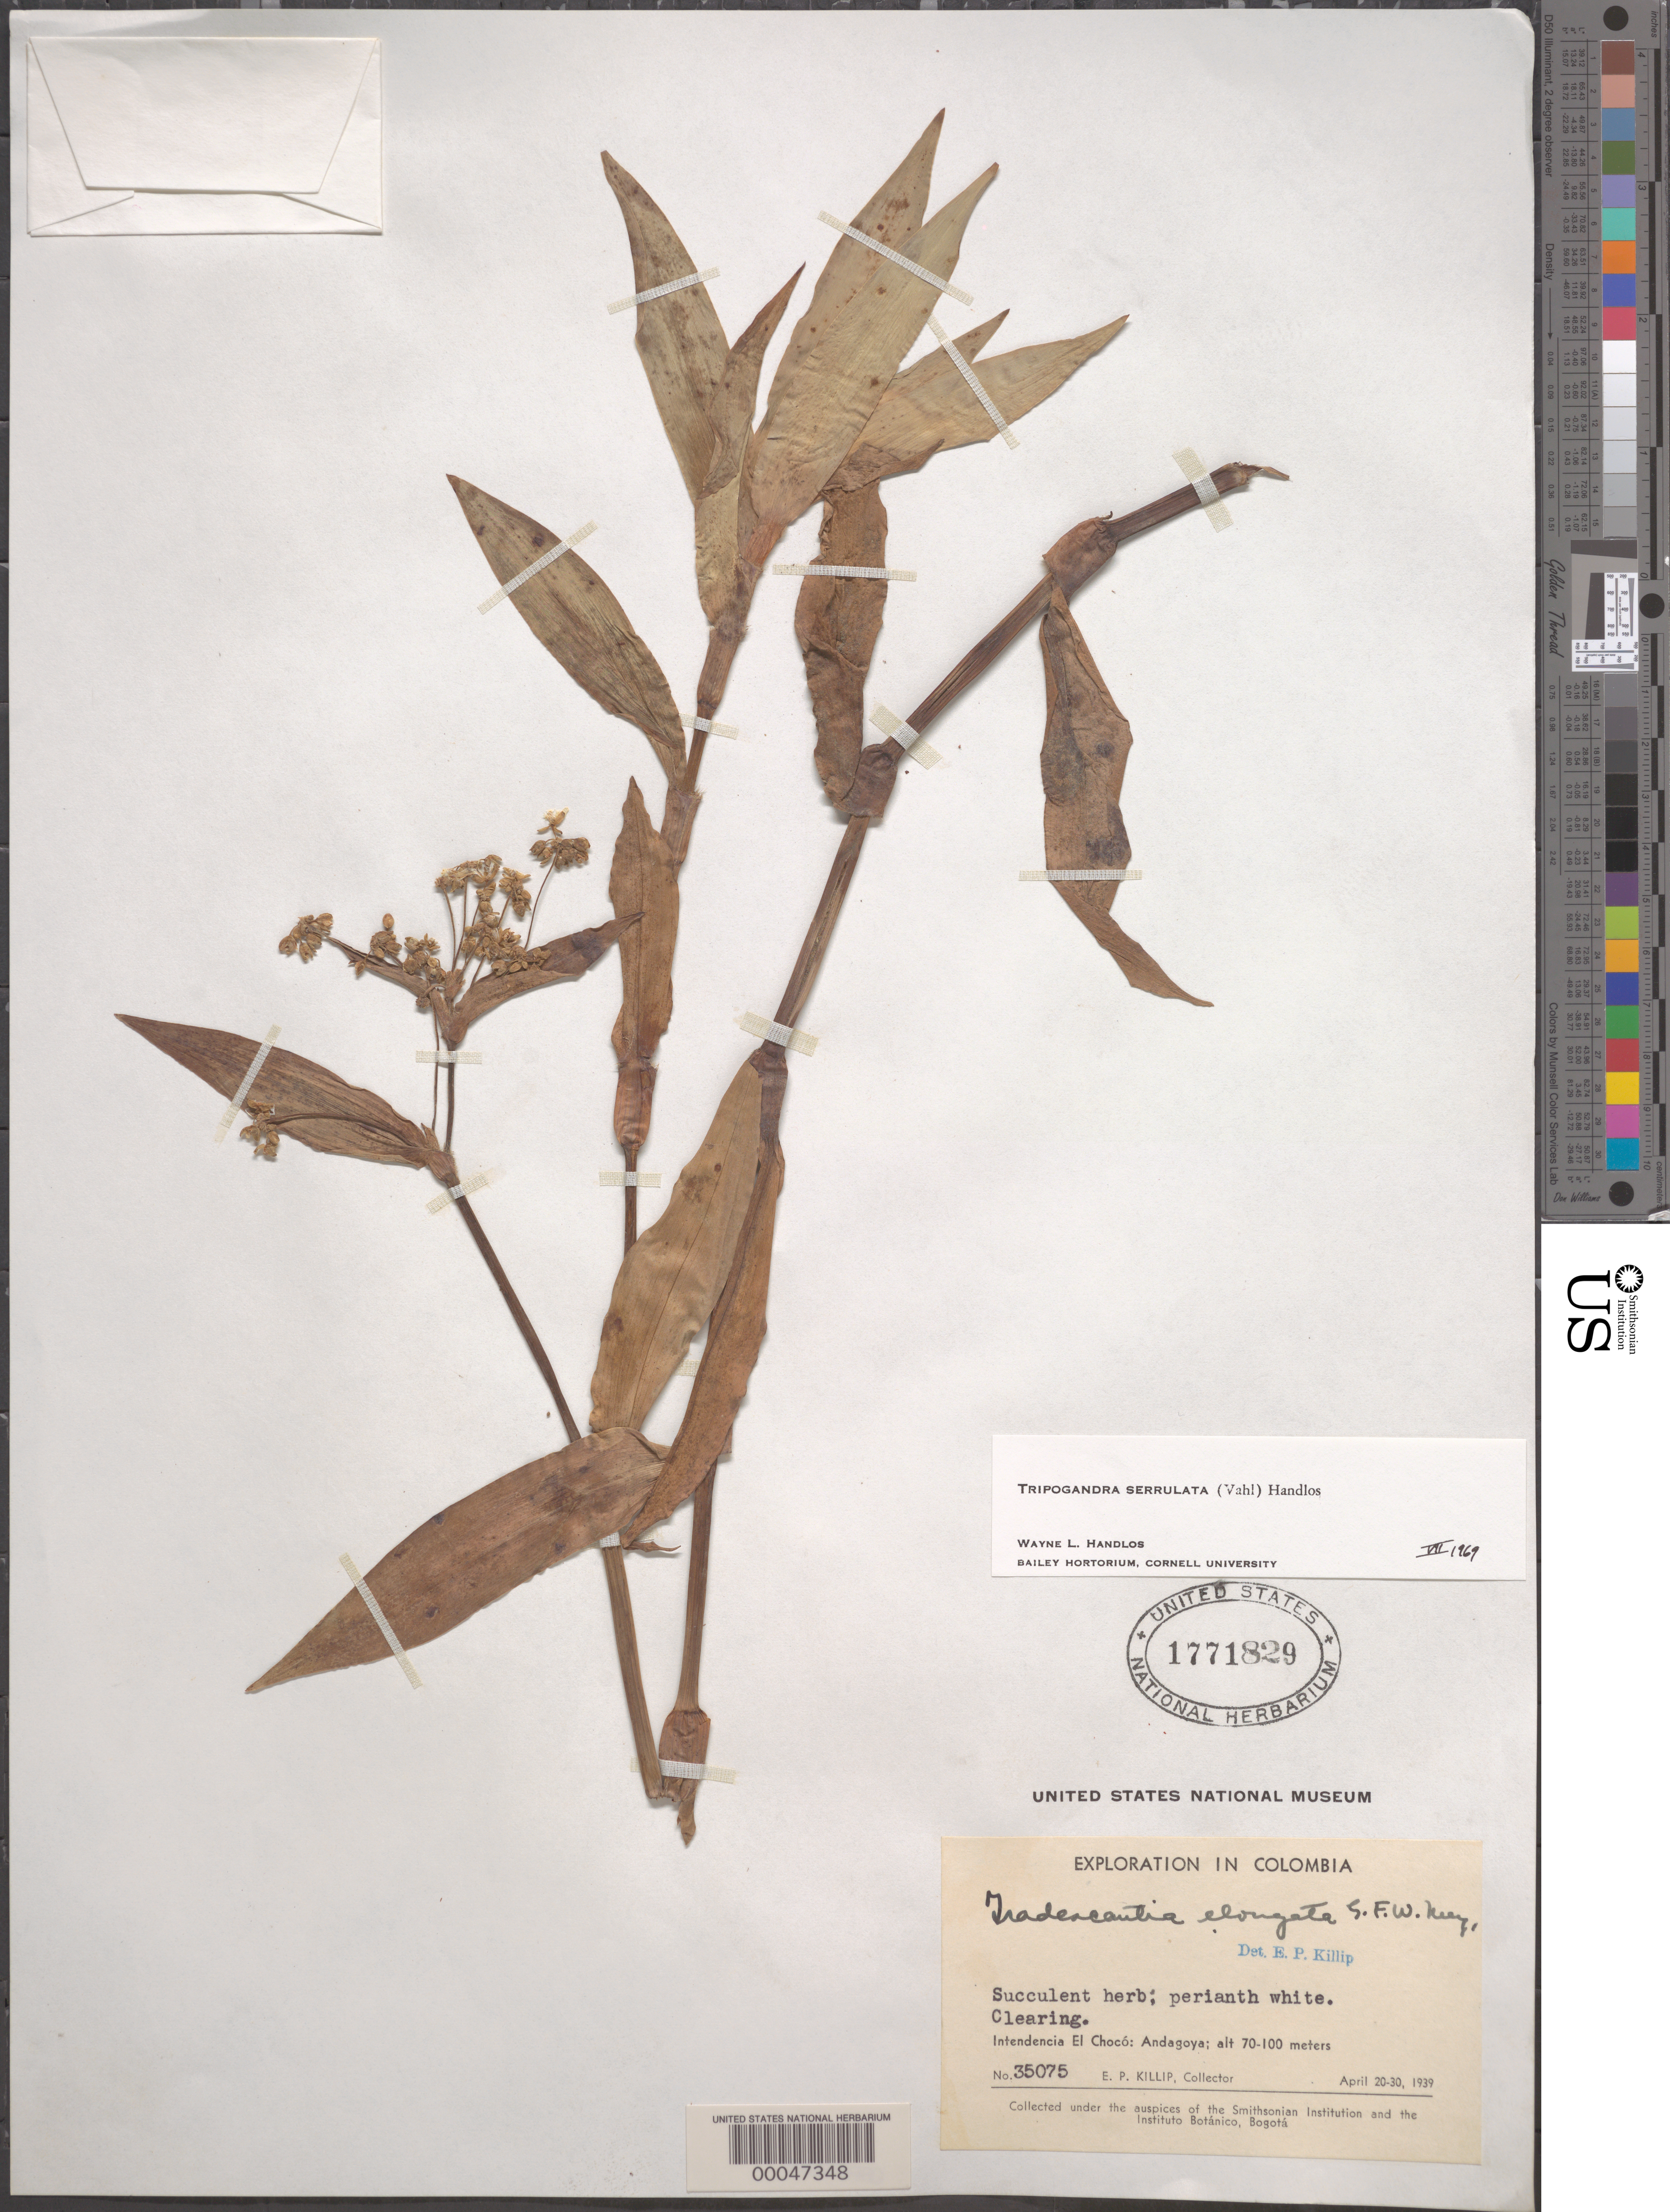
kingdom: Plantae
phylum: Tracheophyta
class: Liliopsida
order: Commelinales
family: Commelinaceae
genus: Tripogandra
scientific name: Tripogandra serrulata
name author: (Vahl) Handlos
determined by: Handlos, W. L.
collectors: E. P. Killip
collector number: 35075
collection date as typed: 20 Apr 1939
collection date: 1939-04-20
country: Colombia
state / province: Chocó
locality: Andagoya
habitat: Clearing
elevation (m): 70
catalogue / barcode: US 1771829